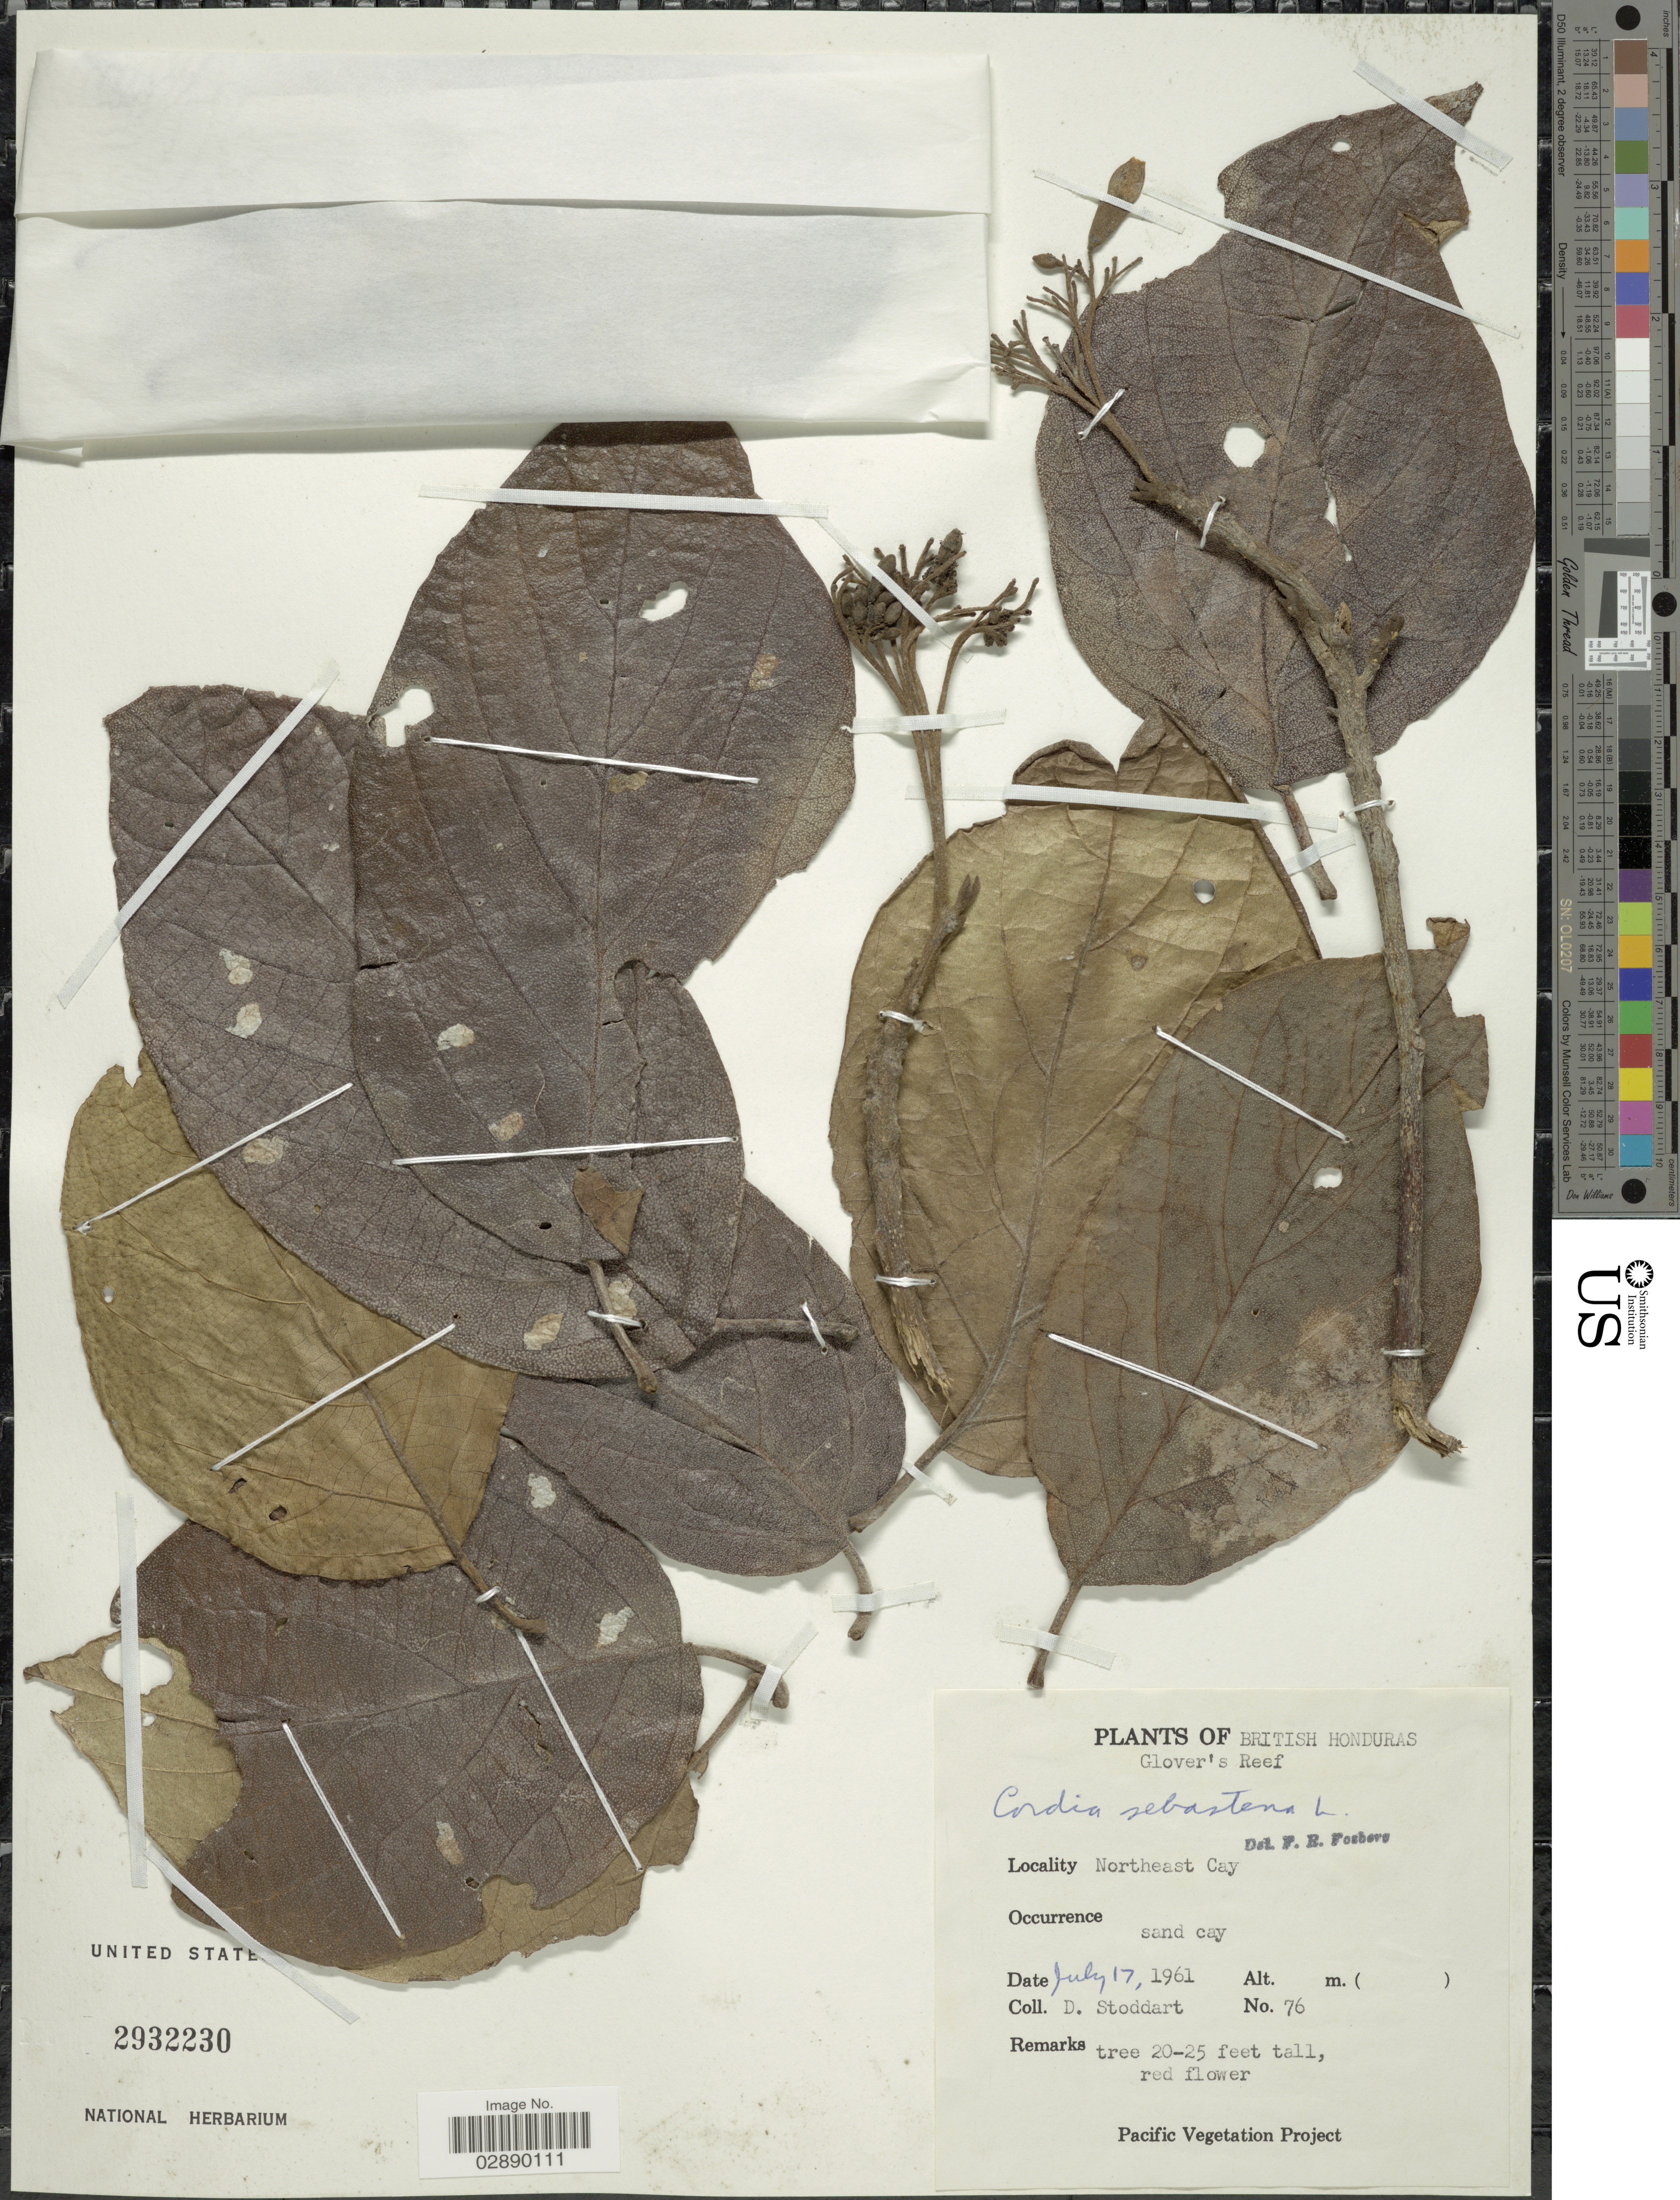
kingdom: Plantae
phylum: Tracheophyta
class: Magnoliopsida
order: Boraginales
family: Cordiaceae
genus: Cordia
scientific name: Cordia sebestena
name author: L.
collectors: D. Stoddart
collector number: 76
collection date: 1961-07-17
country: Belize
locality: British Honduras, Glover's Reef. Northeast Cay.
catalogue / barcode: US 2932230